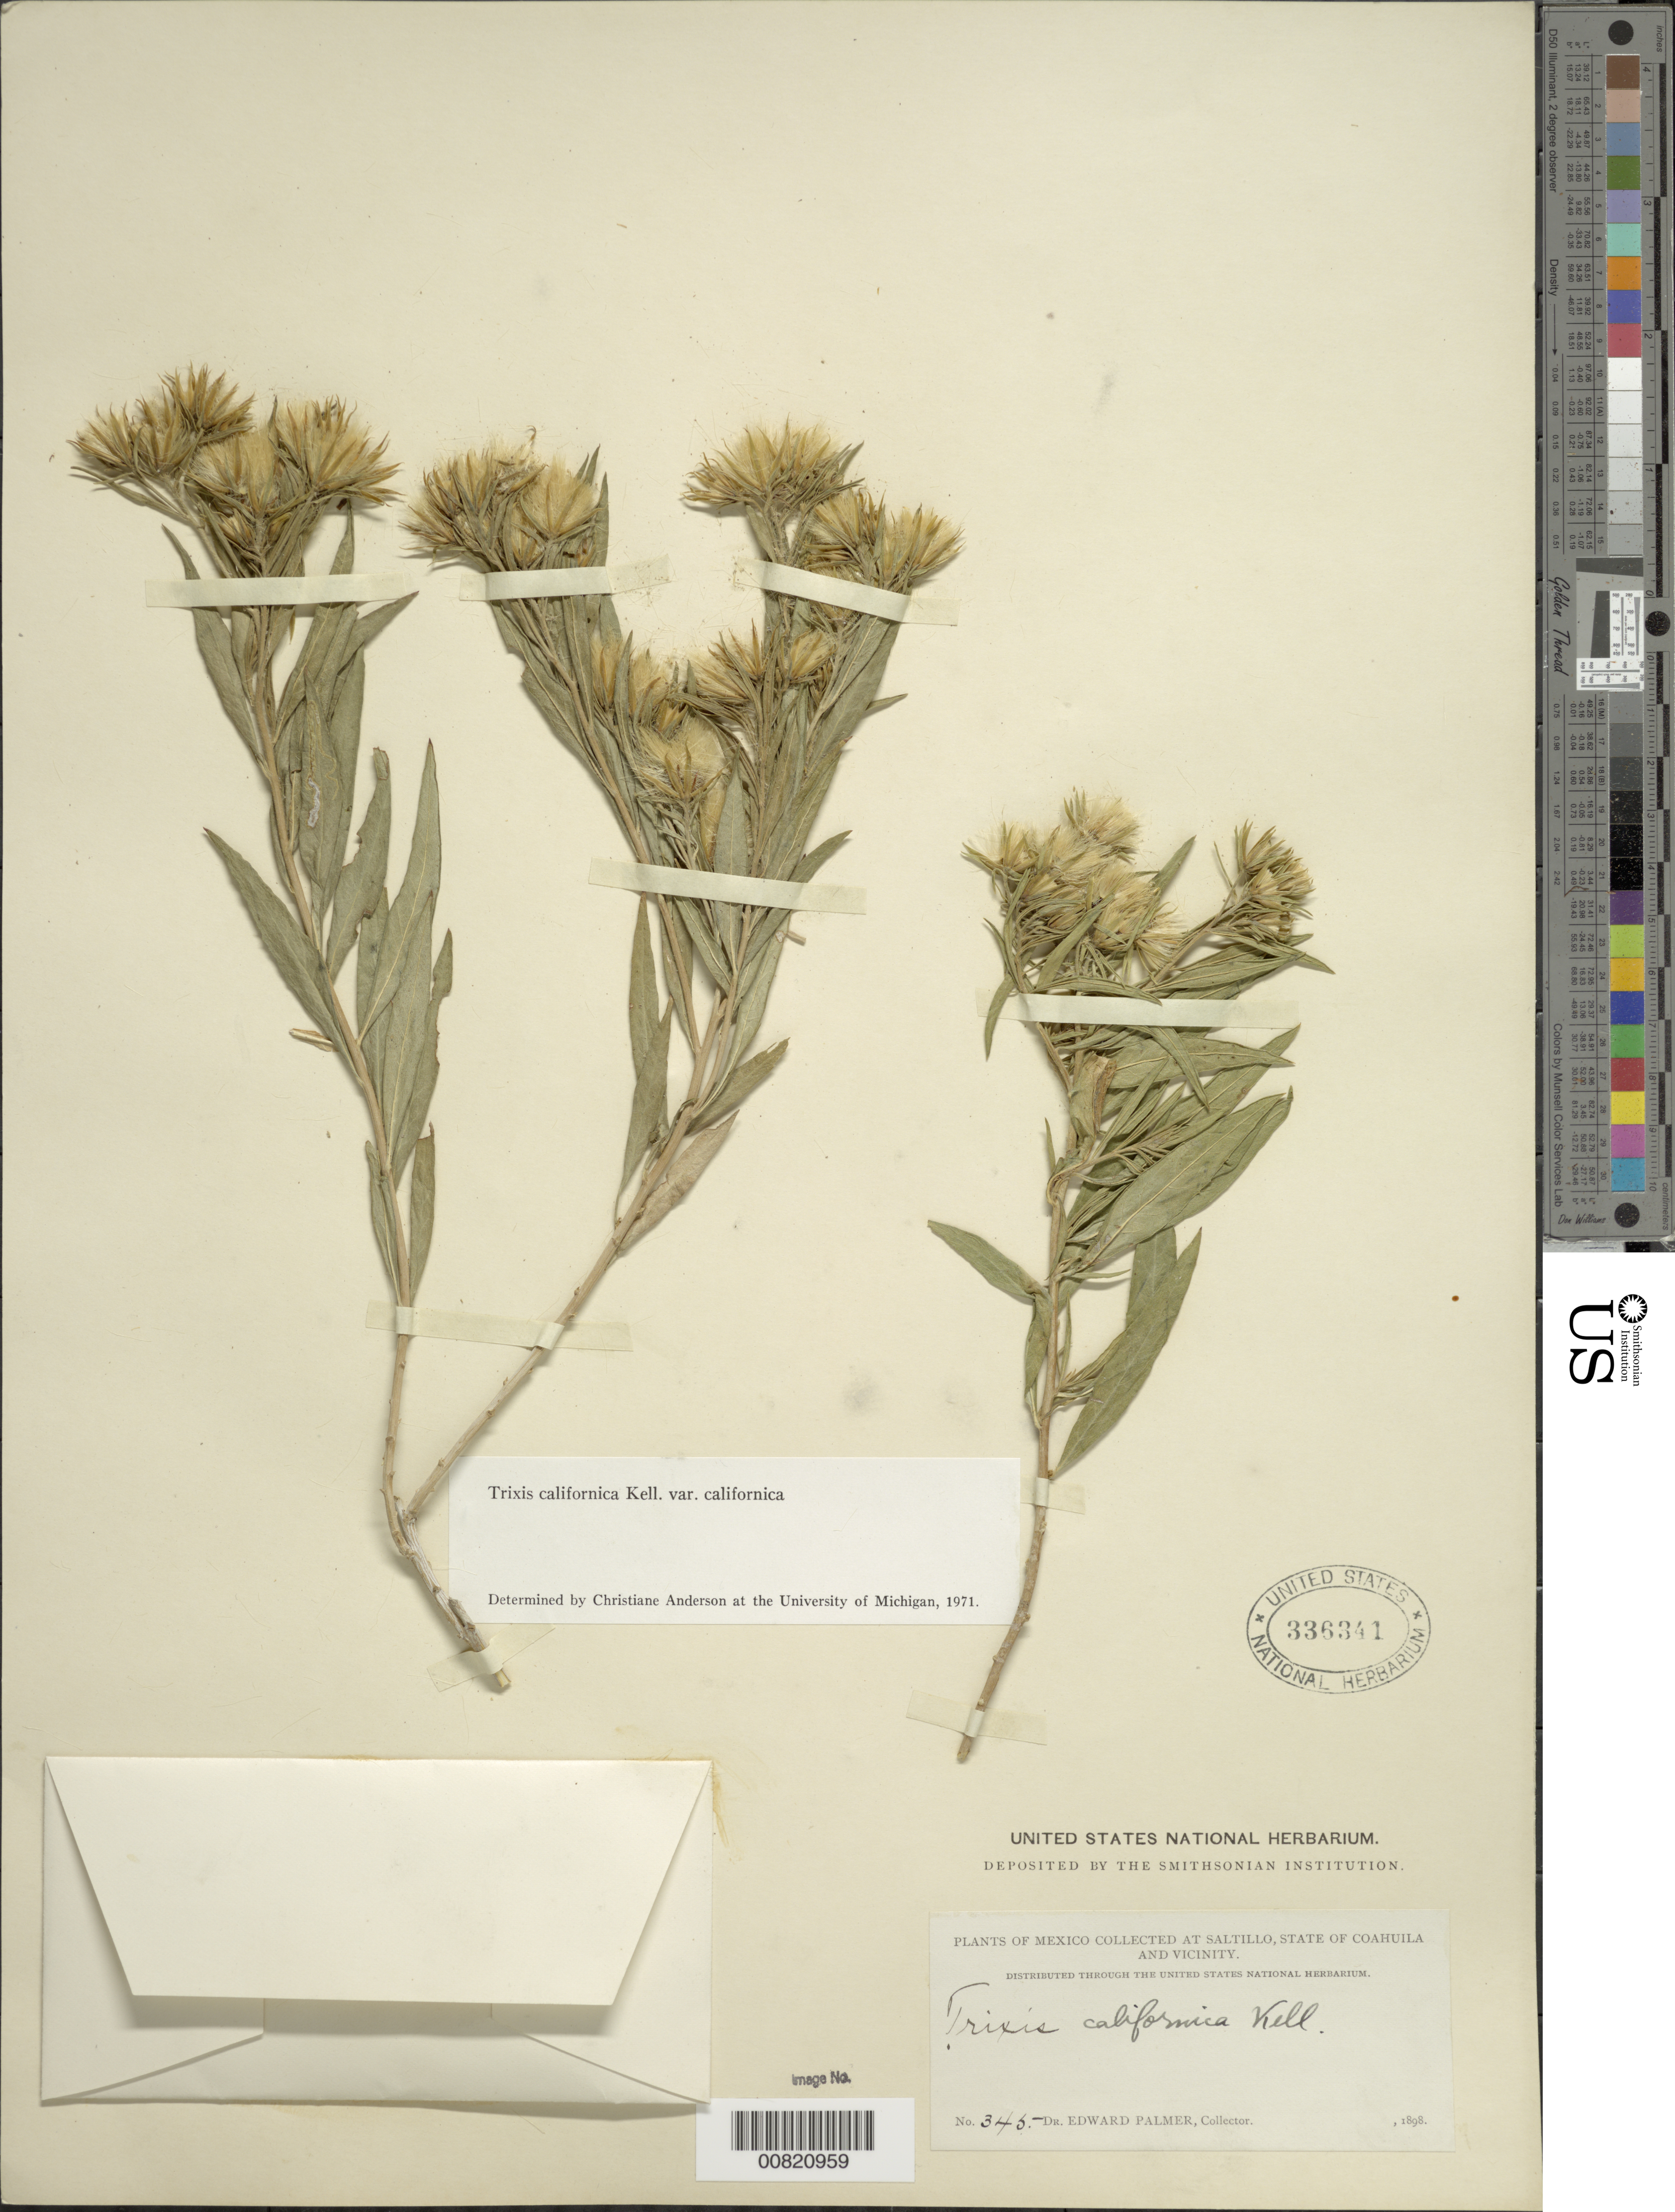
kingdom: Plantae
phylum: Tracheophyta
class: Magnoliopsida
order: Asterales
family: Asteraceae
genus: Trixis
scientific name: Trixis californica var. californica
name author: Kellogg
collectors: E. Palmer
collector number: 345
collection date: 1898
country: Mexico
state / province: Coahuila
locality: At Saltillo, State of Coahuila and vicinity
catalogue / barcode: US 336341